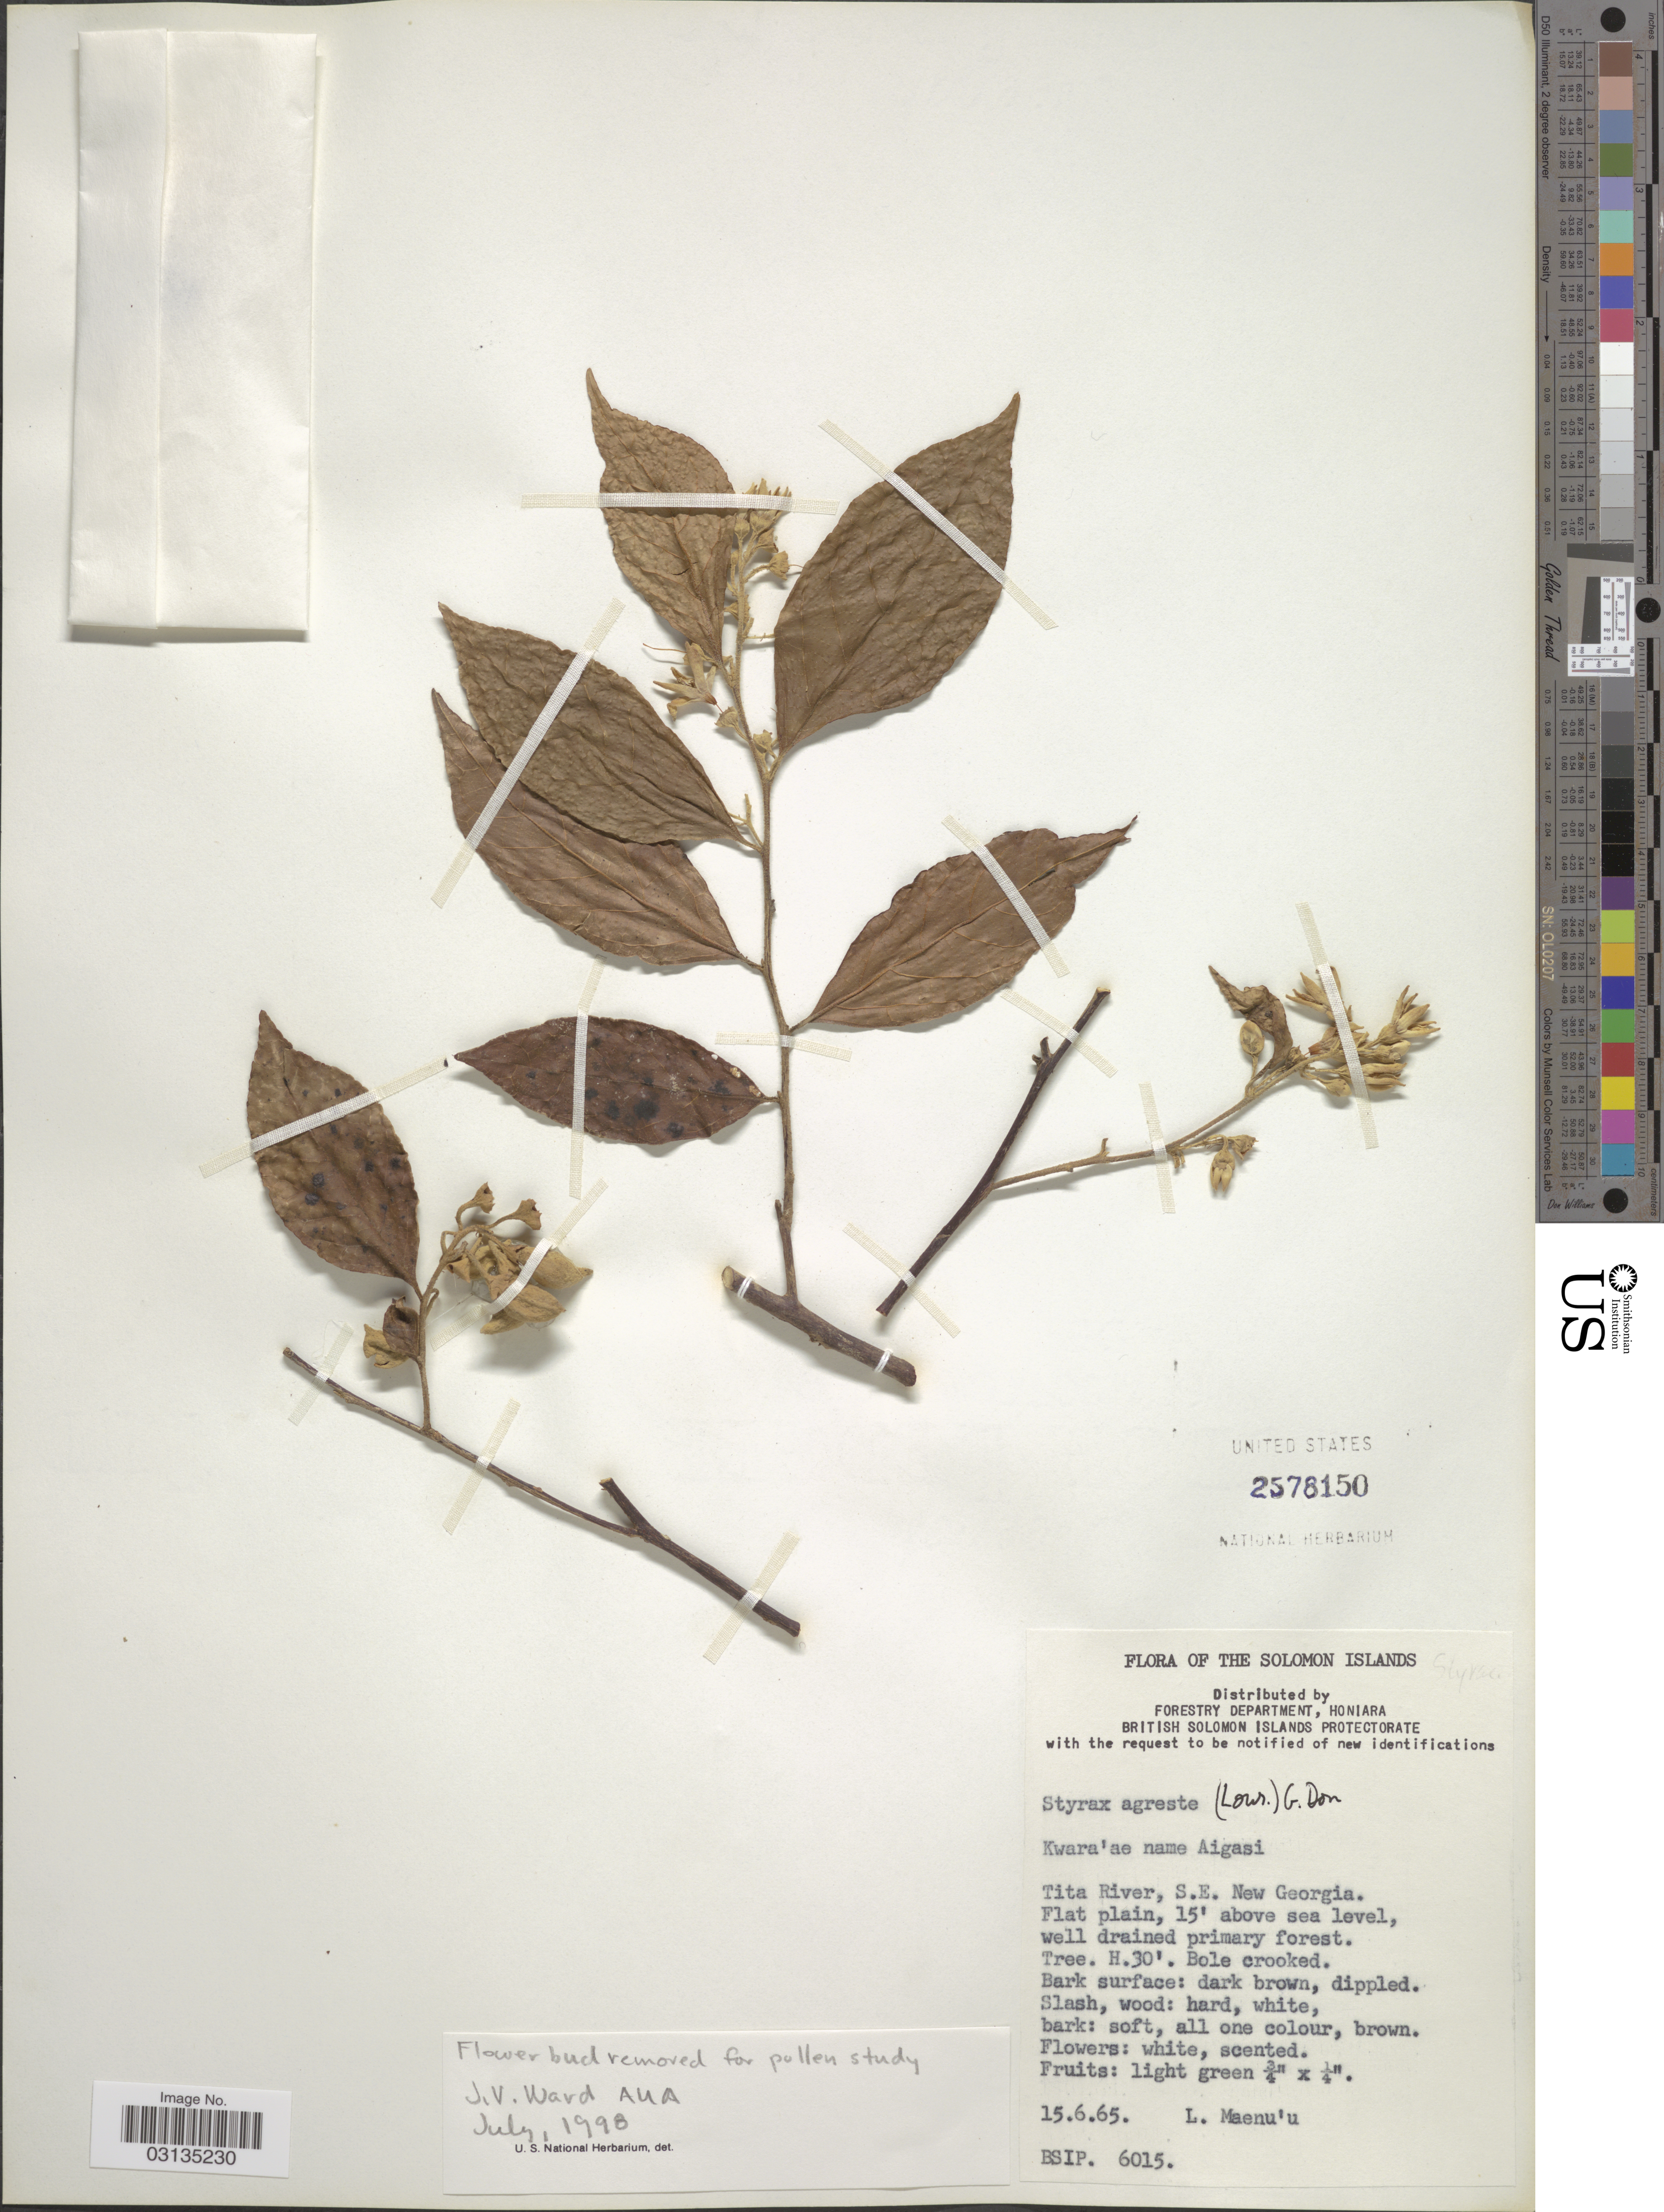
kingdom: Plantae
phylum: Tracheophyta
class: Magnoliopsida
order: Ericales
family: Styracaceae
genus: Styrax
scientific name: Styrax agrestis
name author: (Lour.) G. Don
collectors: L. Maenu'u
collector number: BSIP6015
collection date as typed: Transcribed d/m/y: 15/6/65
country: Solomon Islands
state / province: Solomon Islands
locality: Tita River, S.E. New Georgia.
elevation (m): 5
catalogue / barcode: US 2578150